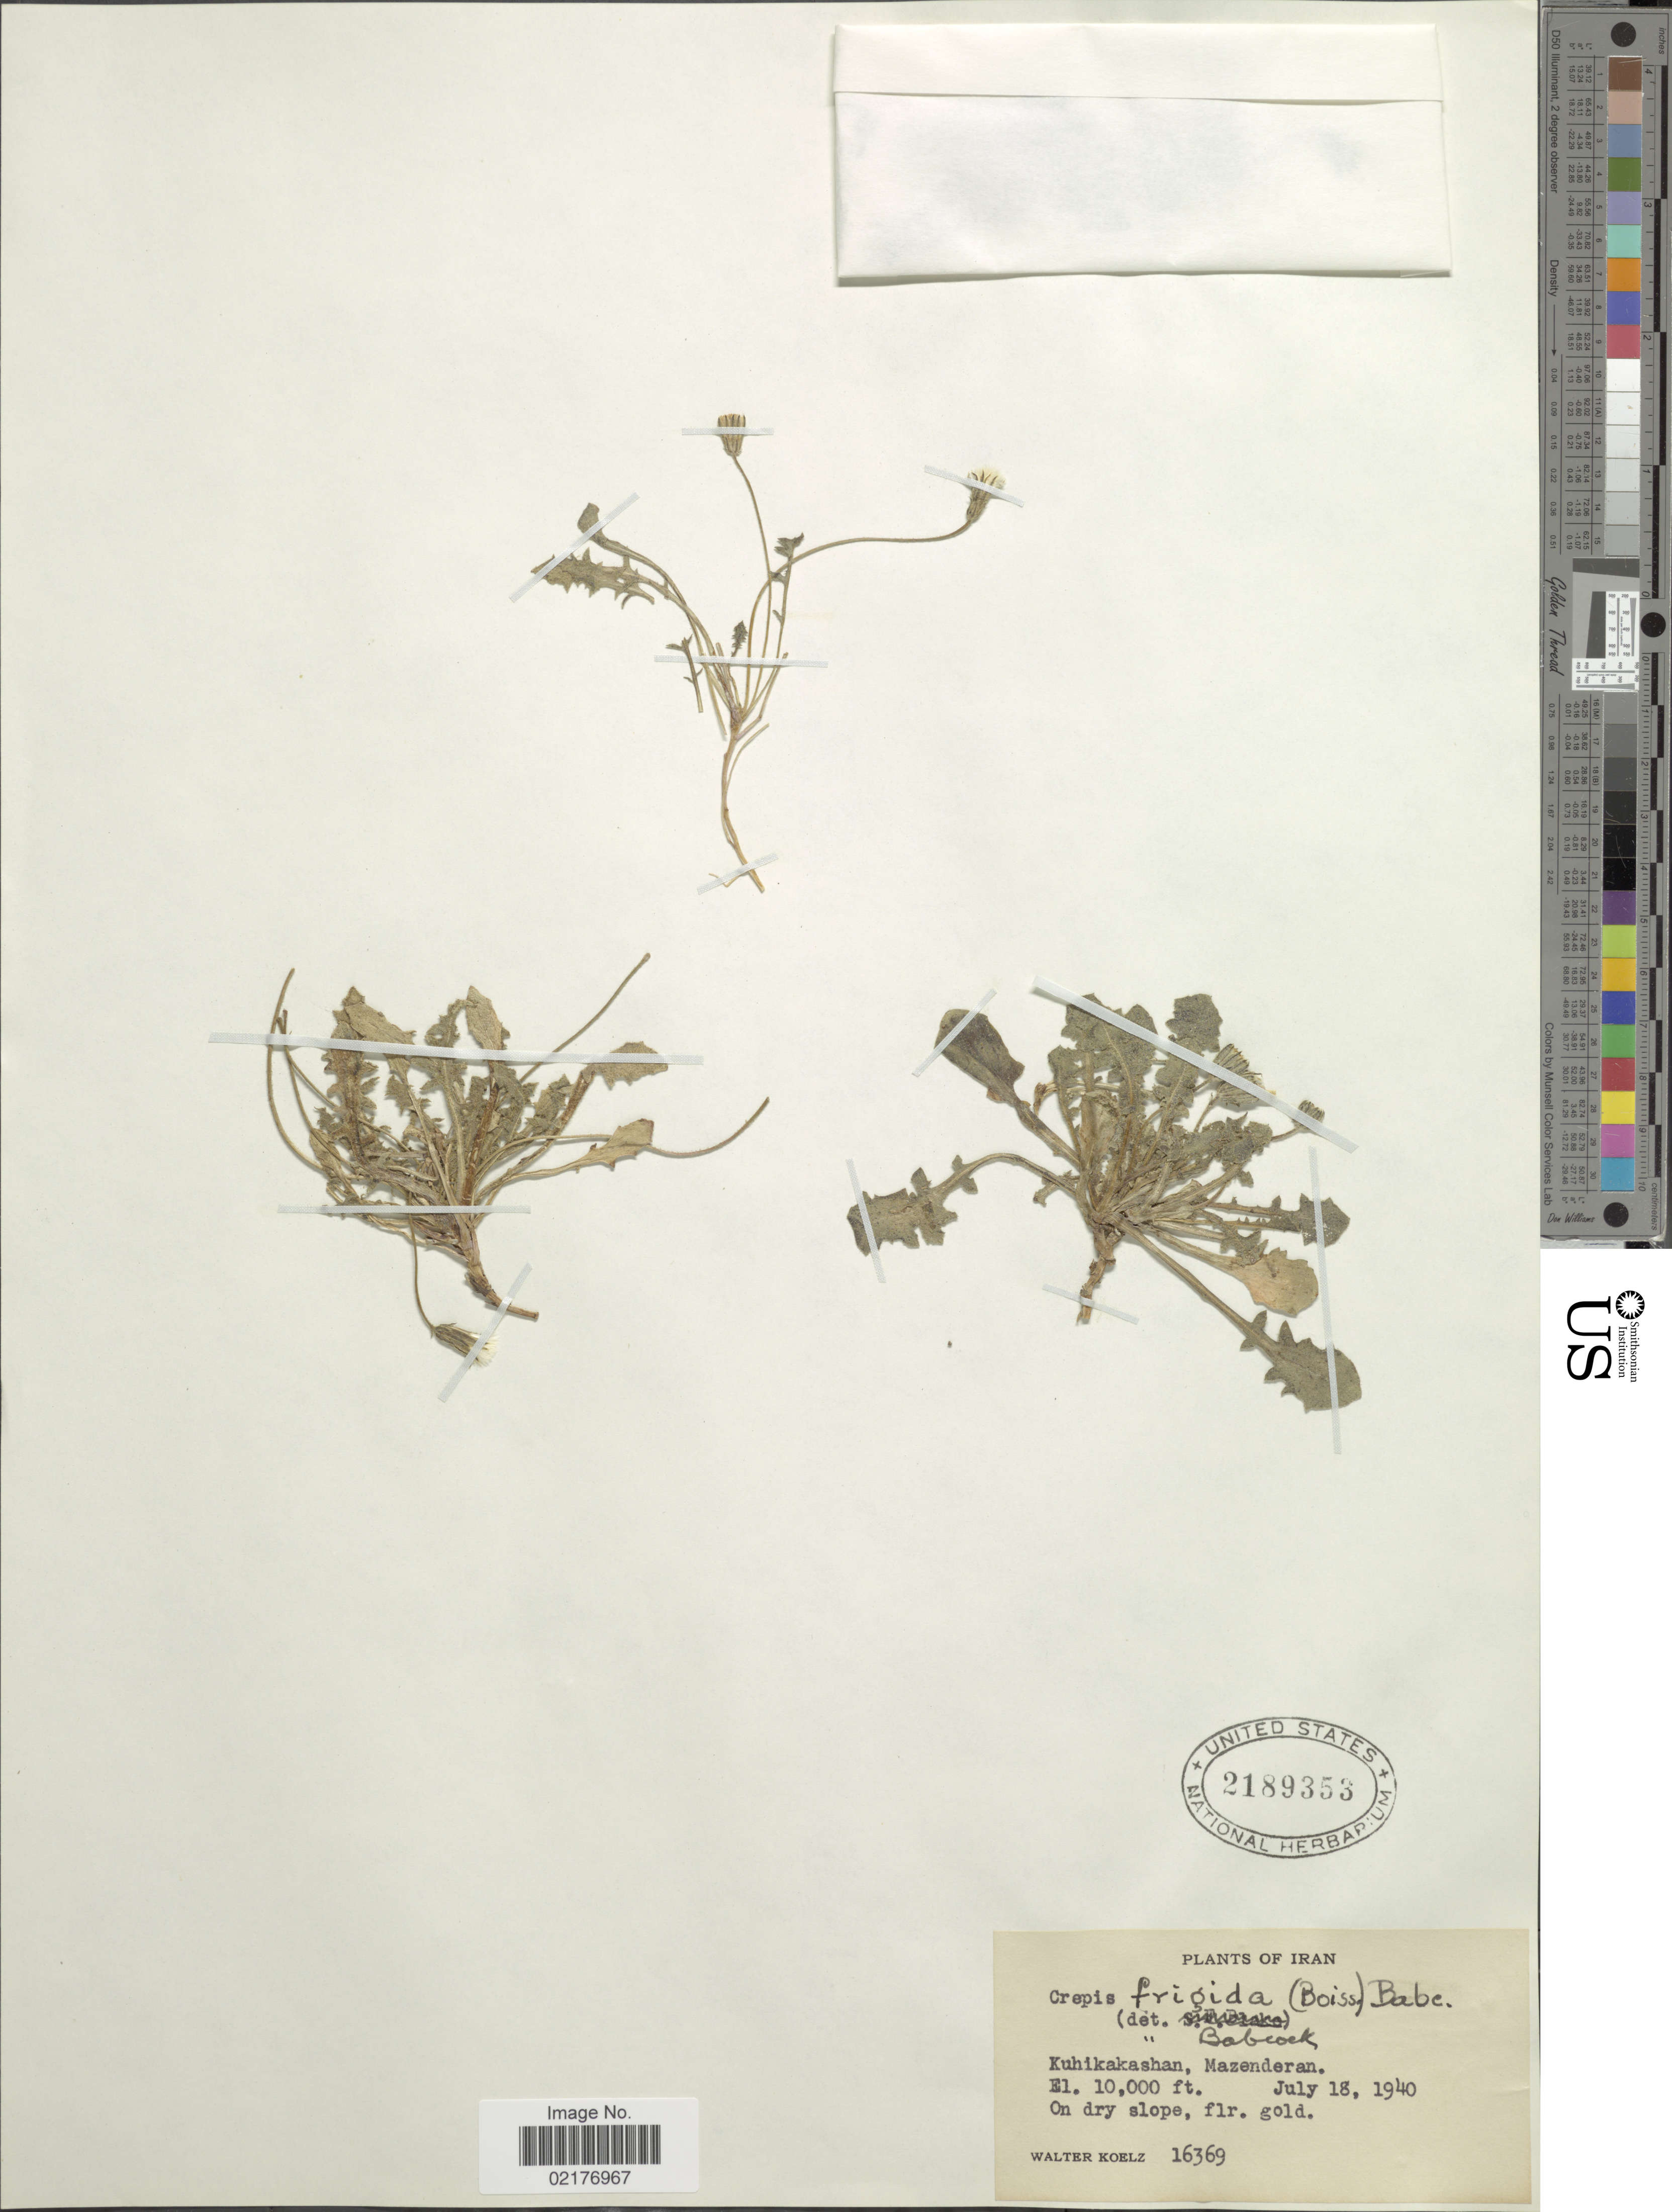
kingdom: Plantae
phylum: Tracheophyta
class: Magnoliopsida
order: Asterales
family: Asteraceae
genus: Crepis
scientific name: Crepis intermedia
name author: A. Gray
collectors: W. N. Koelz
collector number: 16369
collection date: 1940-07-18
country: Iran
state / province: Mazandaran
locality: Kuhkakashan, Mazenderan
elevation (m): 3048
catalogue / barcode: US 2189353